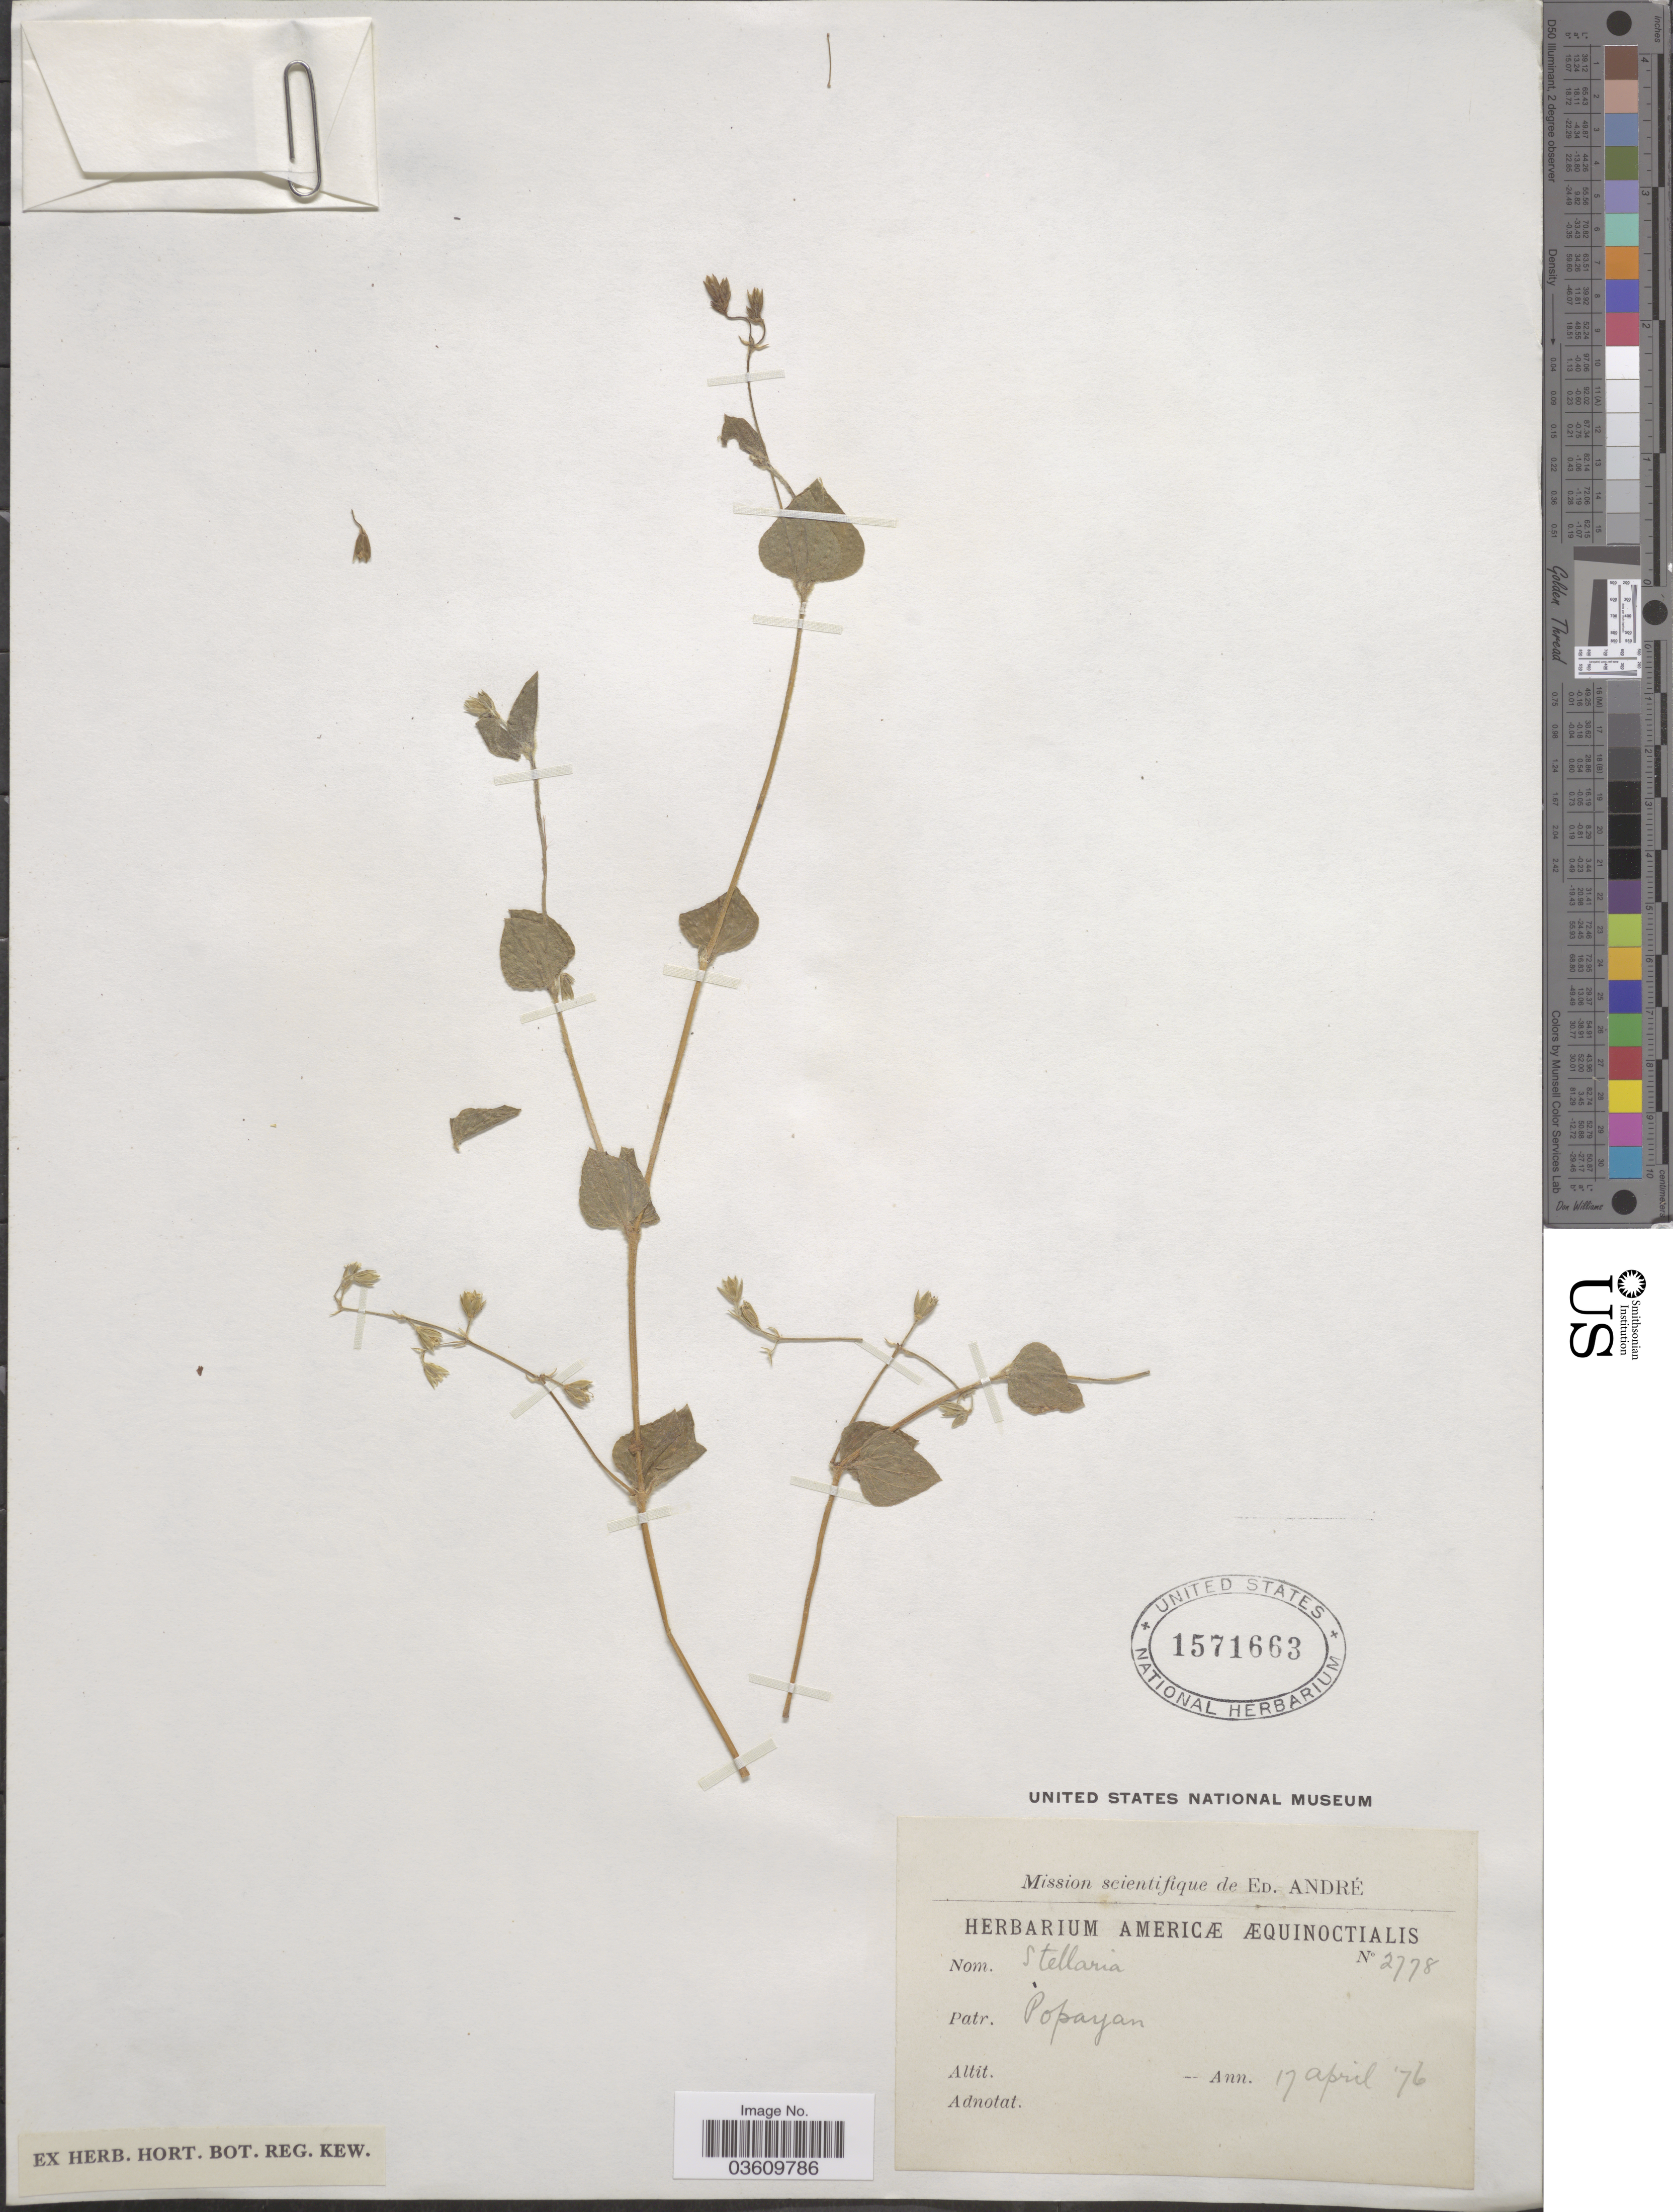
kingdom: Plantae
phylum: Tracheophyta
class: Magnoliopsida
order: Caryophyllales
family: Caryophyllaceae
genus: Stellaria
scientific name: Stellaria sp.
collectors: É. F. André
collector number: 2778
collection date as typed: Transcribed d/m/y: 17/4/76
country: Colombia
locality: Popayan.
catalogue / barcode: US 1571663